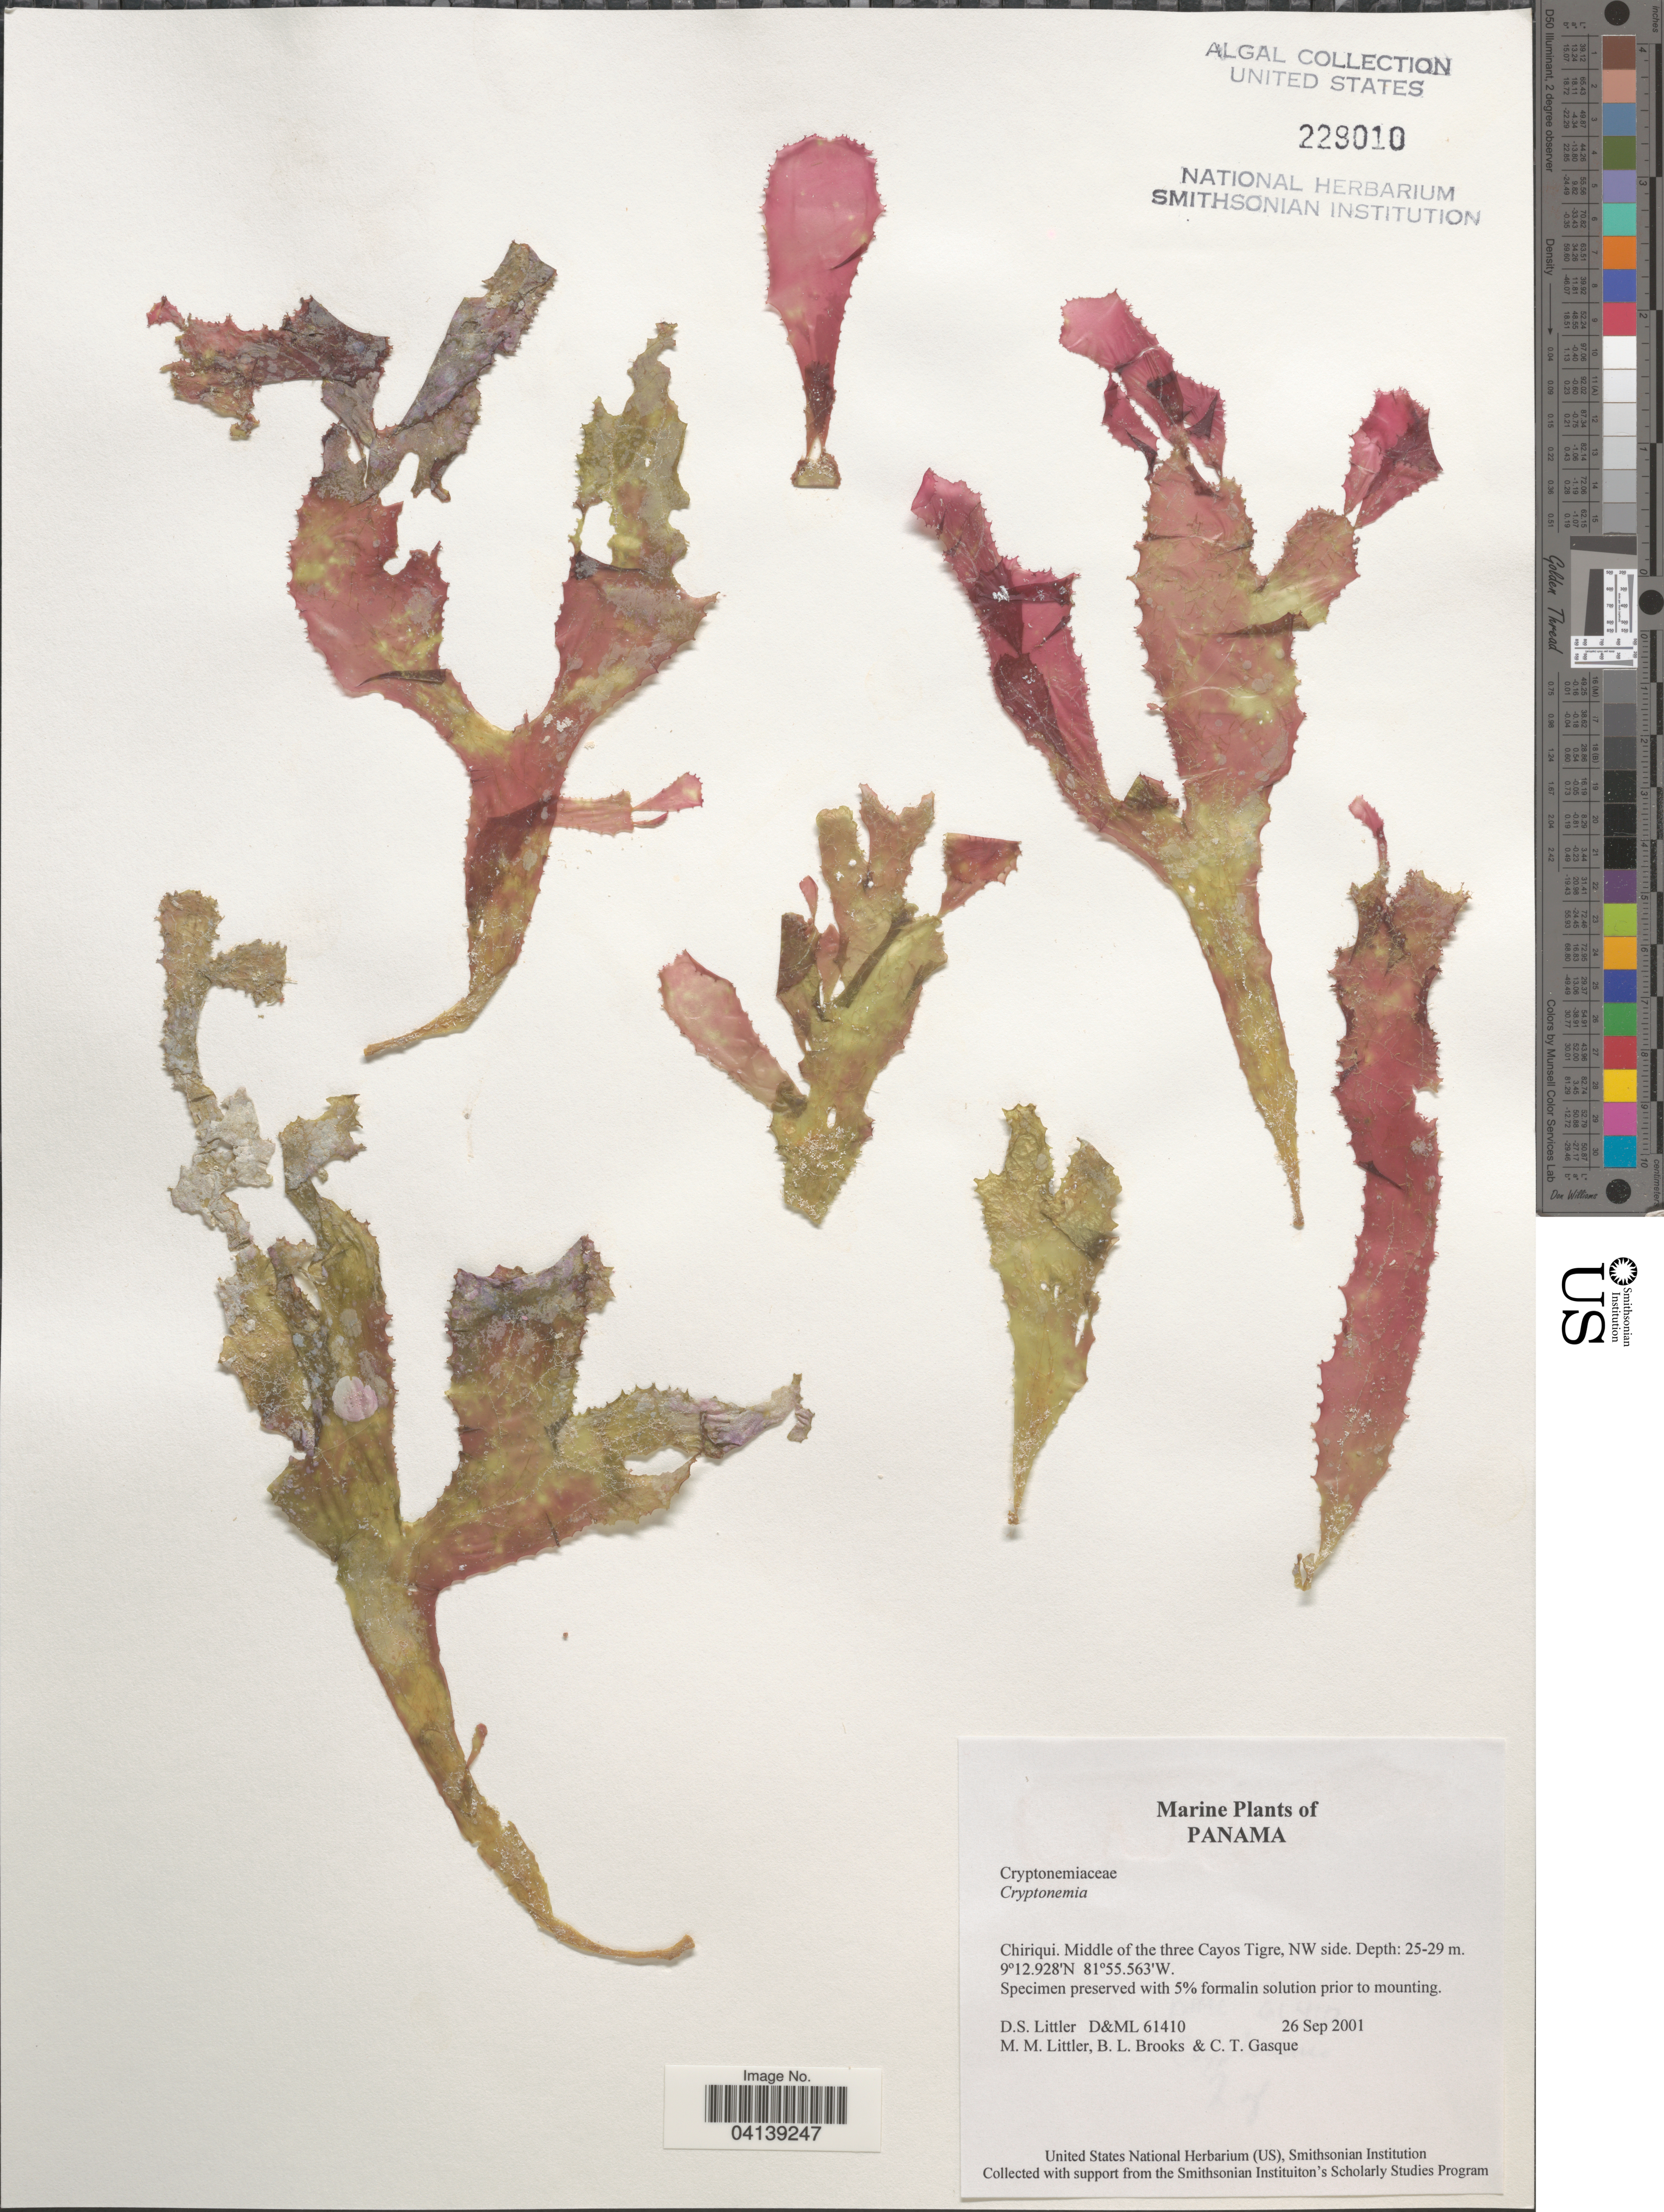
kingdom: Plantae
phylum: Rhodophyta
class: Florideophyceae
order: Halymeniales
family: Halymeniaceae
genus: Cryptonemia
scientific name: Cryptonemia sp.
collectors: D. S. Littler, B. Brooks & C. Gasque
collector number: D&ML61410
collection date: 2001-09-26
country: Panama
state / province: Chiriqui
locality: Middle of the three Cayos Tigre, NW side.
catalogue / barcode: US 229010